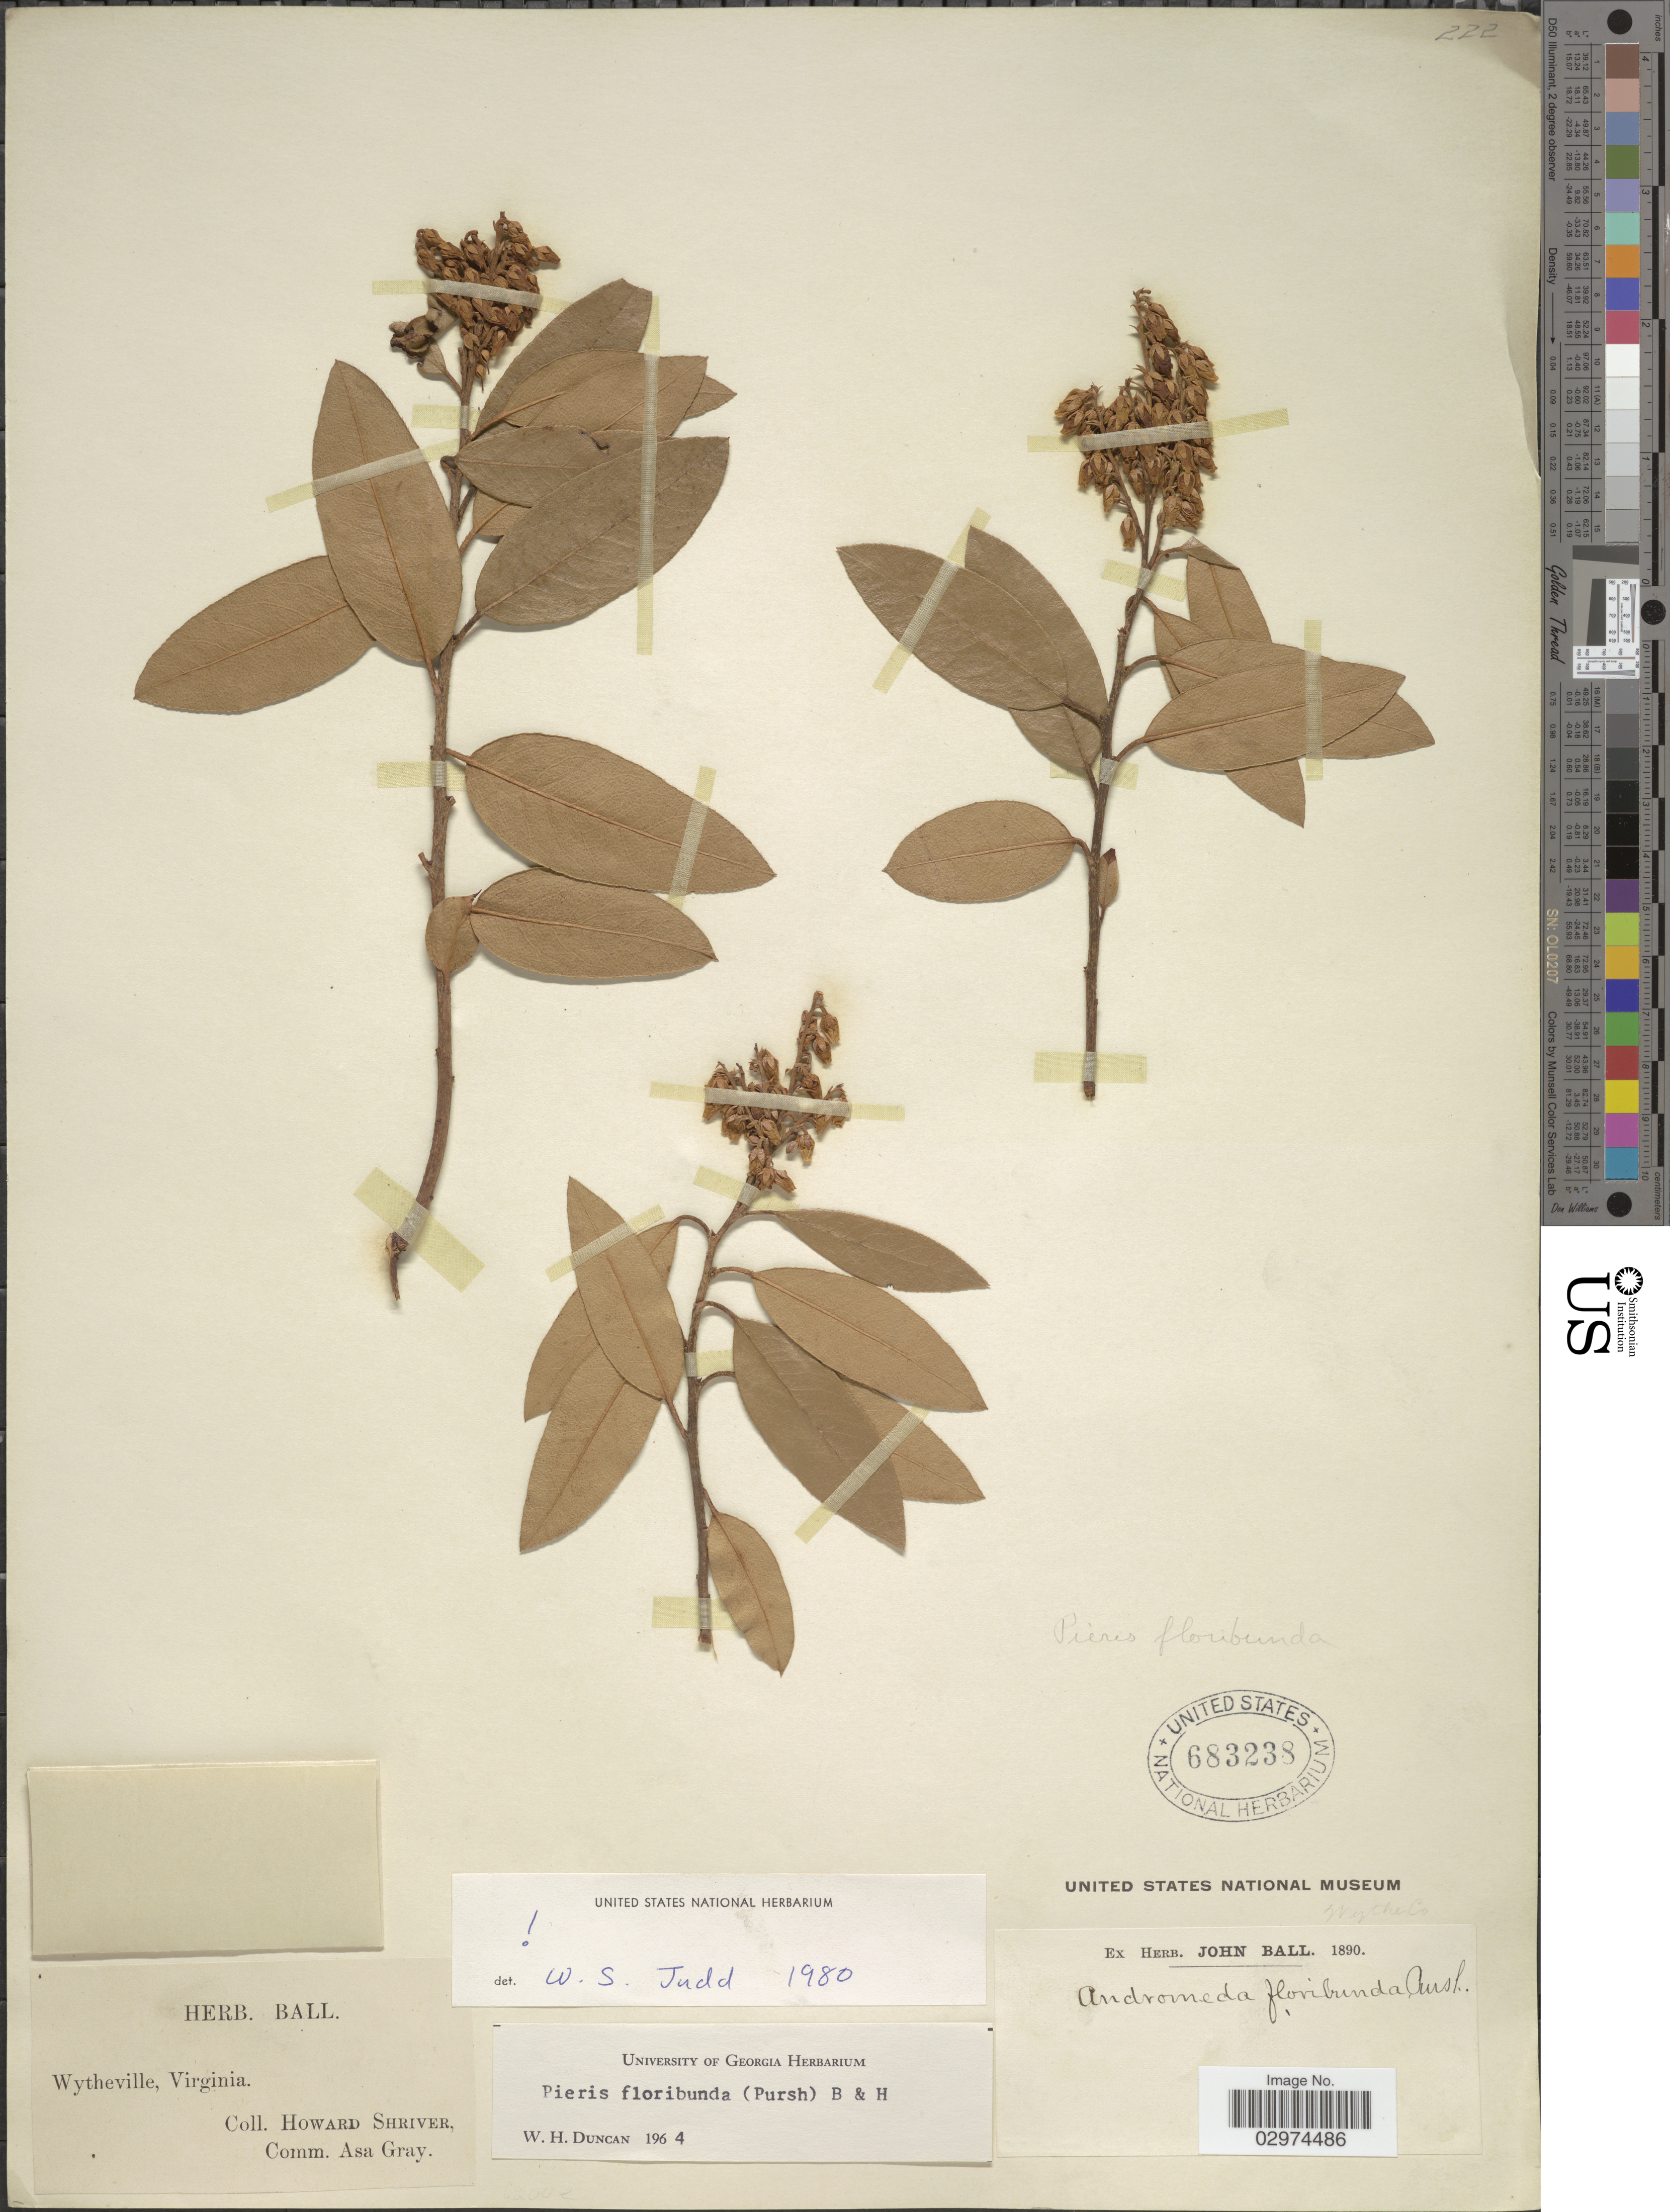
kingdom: Plantae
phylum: Tracheophyta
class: Magnoliopsida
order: Ericales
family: Ericaceae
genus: Pieris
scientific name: Pieris floribunda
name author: (Pursh) Benth. & Hook. f.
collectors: H. Shriver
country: United States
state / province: Virginia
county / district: Wythe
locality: Wytheville.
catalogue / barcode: US 683238